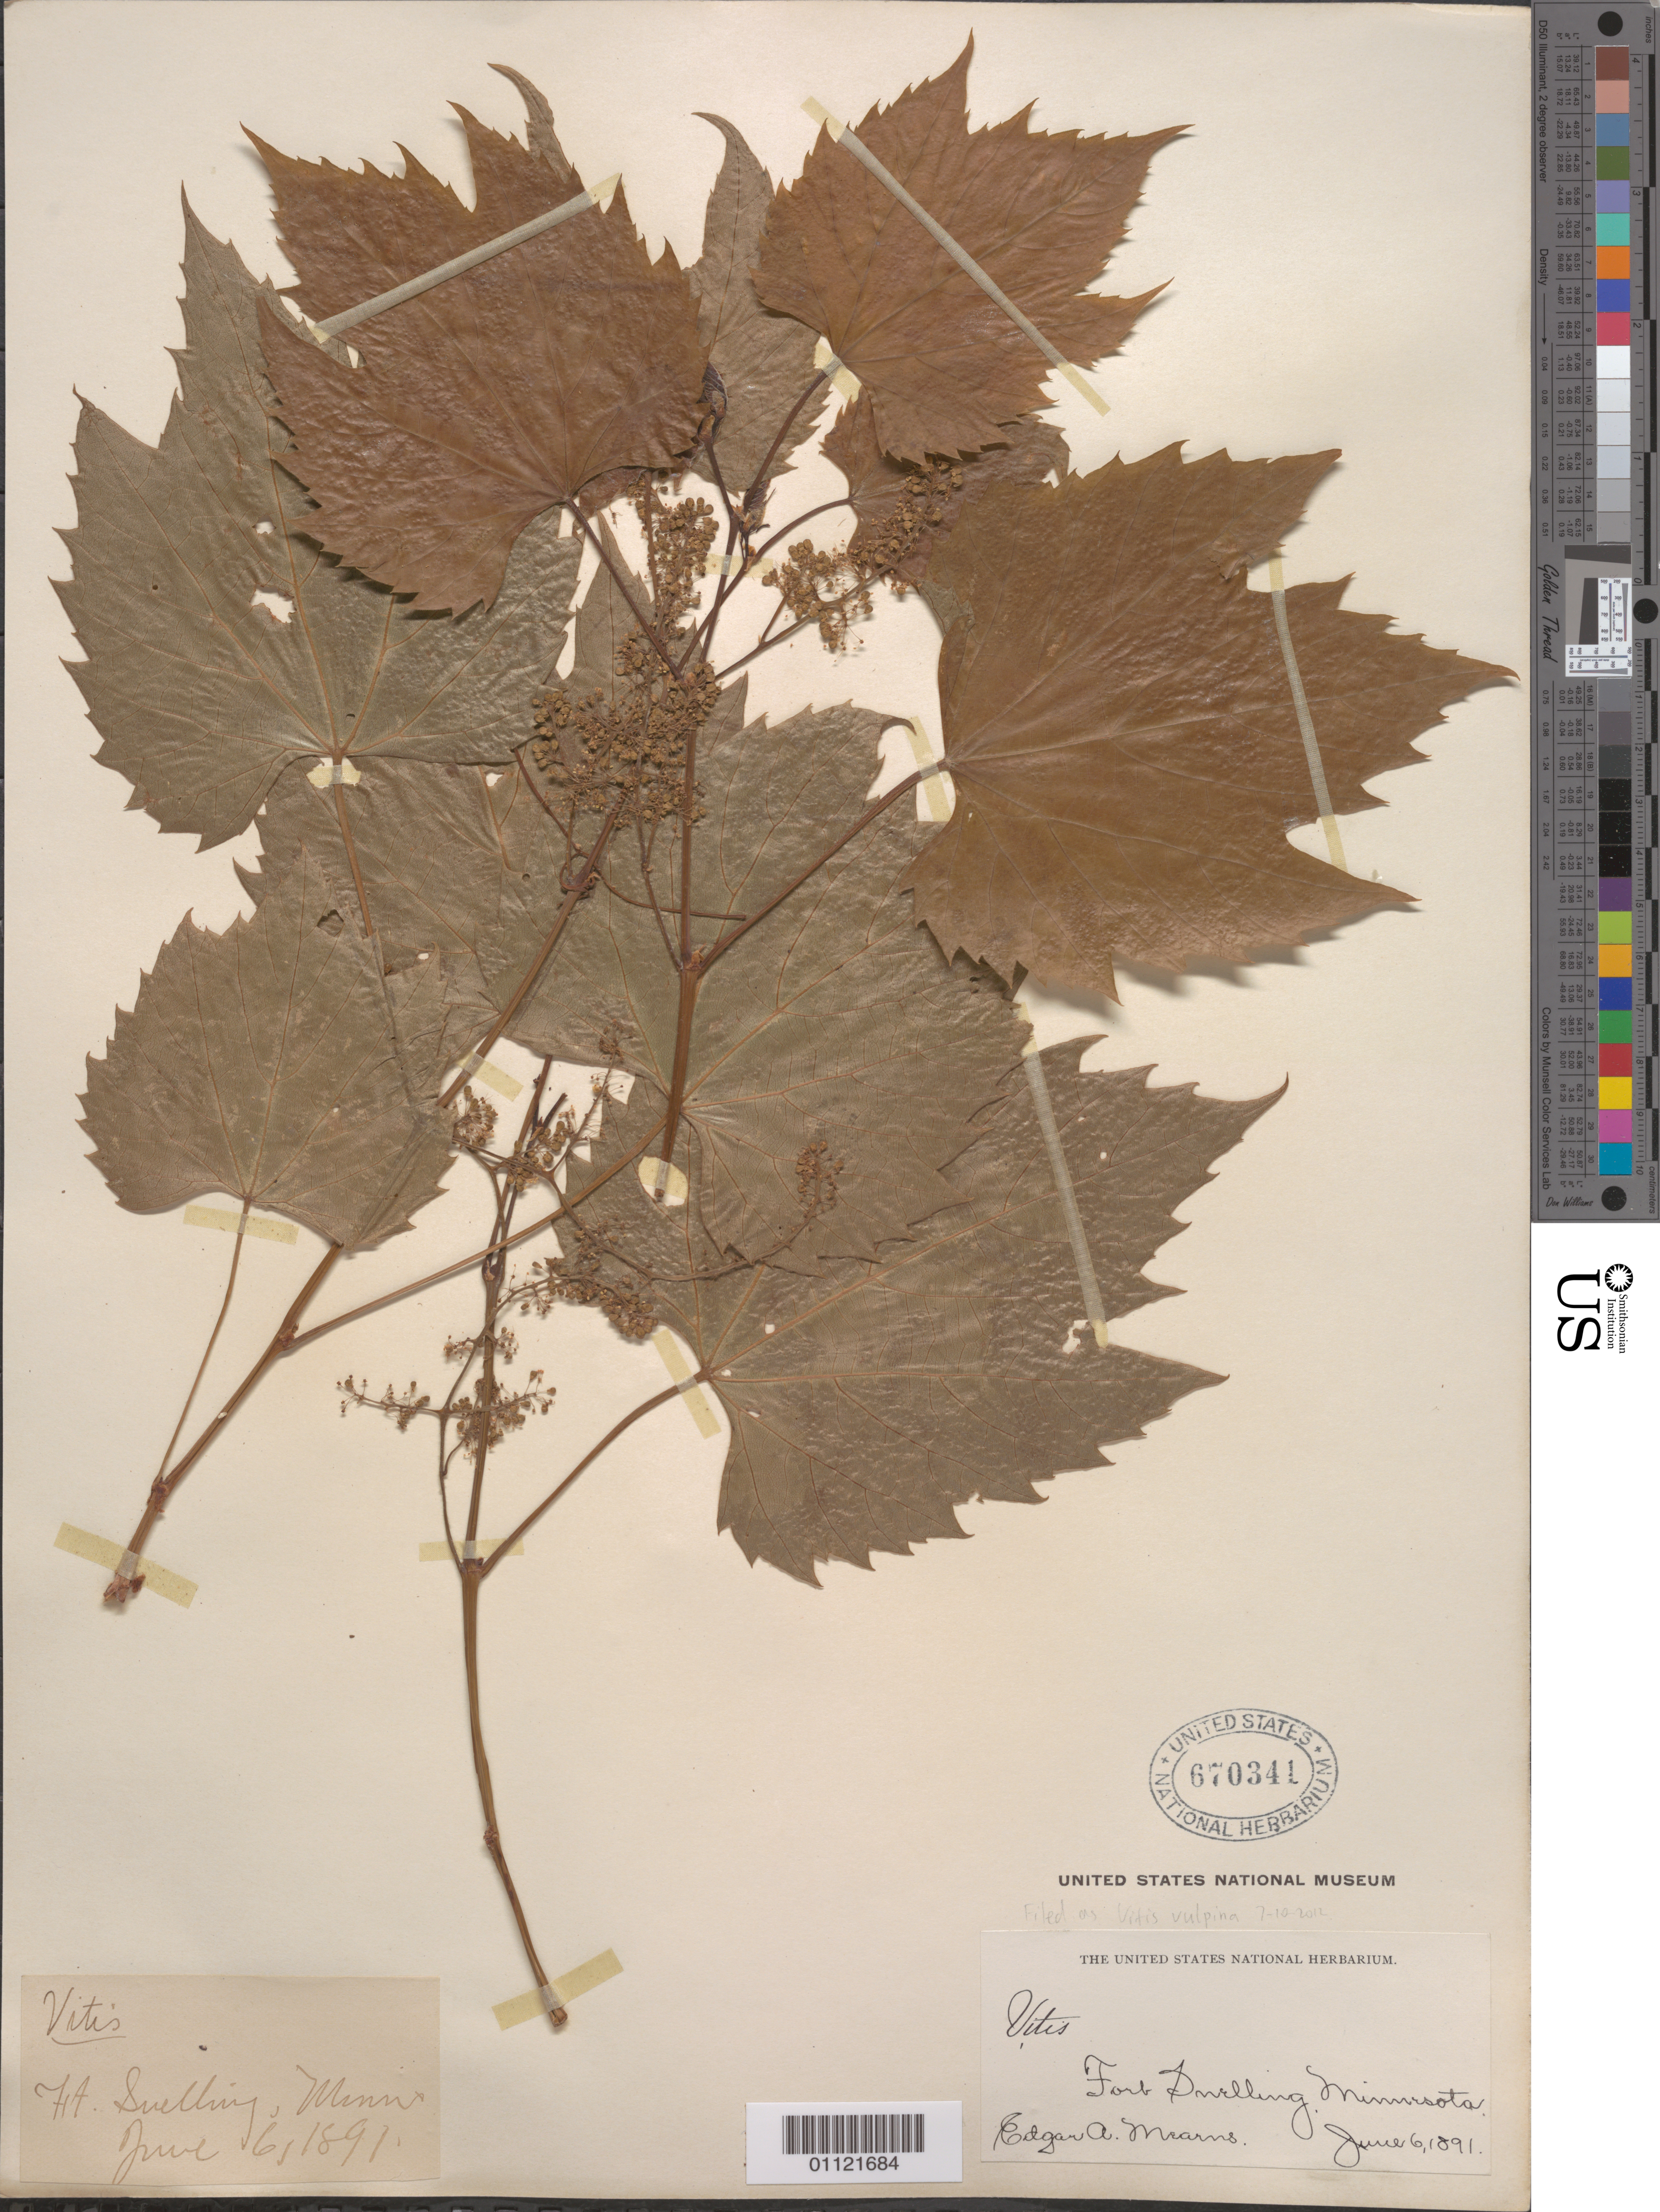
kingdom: Plantae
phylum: Tracheophyta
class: Magnoliopsida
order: Vitales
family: Vitaceae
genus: Vitis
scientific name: Vitis vulpina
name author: L.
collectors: E. A. Mearns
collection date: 1891-06-06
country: United States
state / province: Minnesota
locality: Fort Dwelling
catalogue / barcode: US 670341